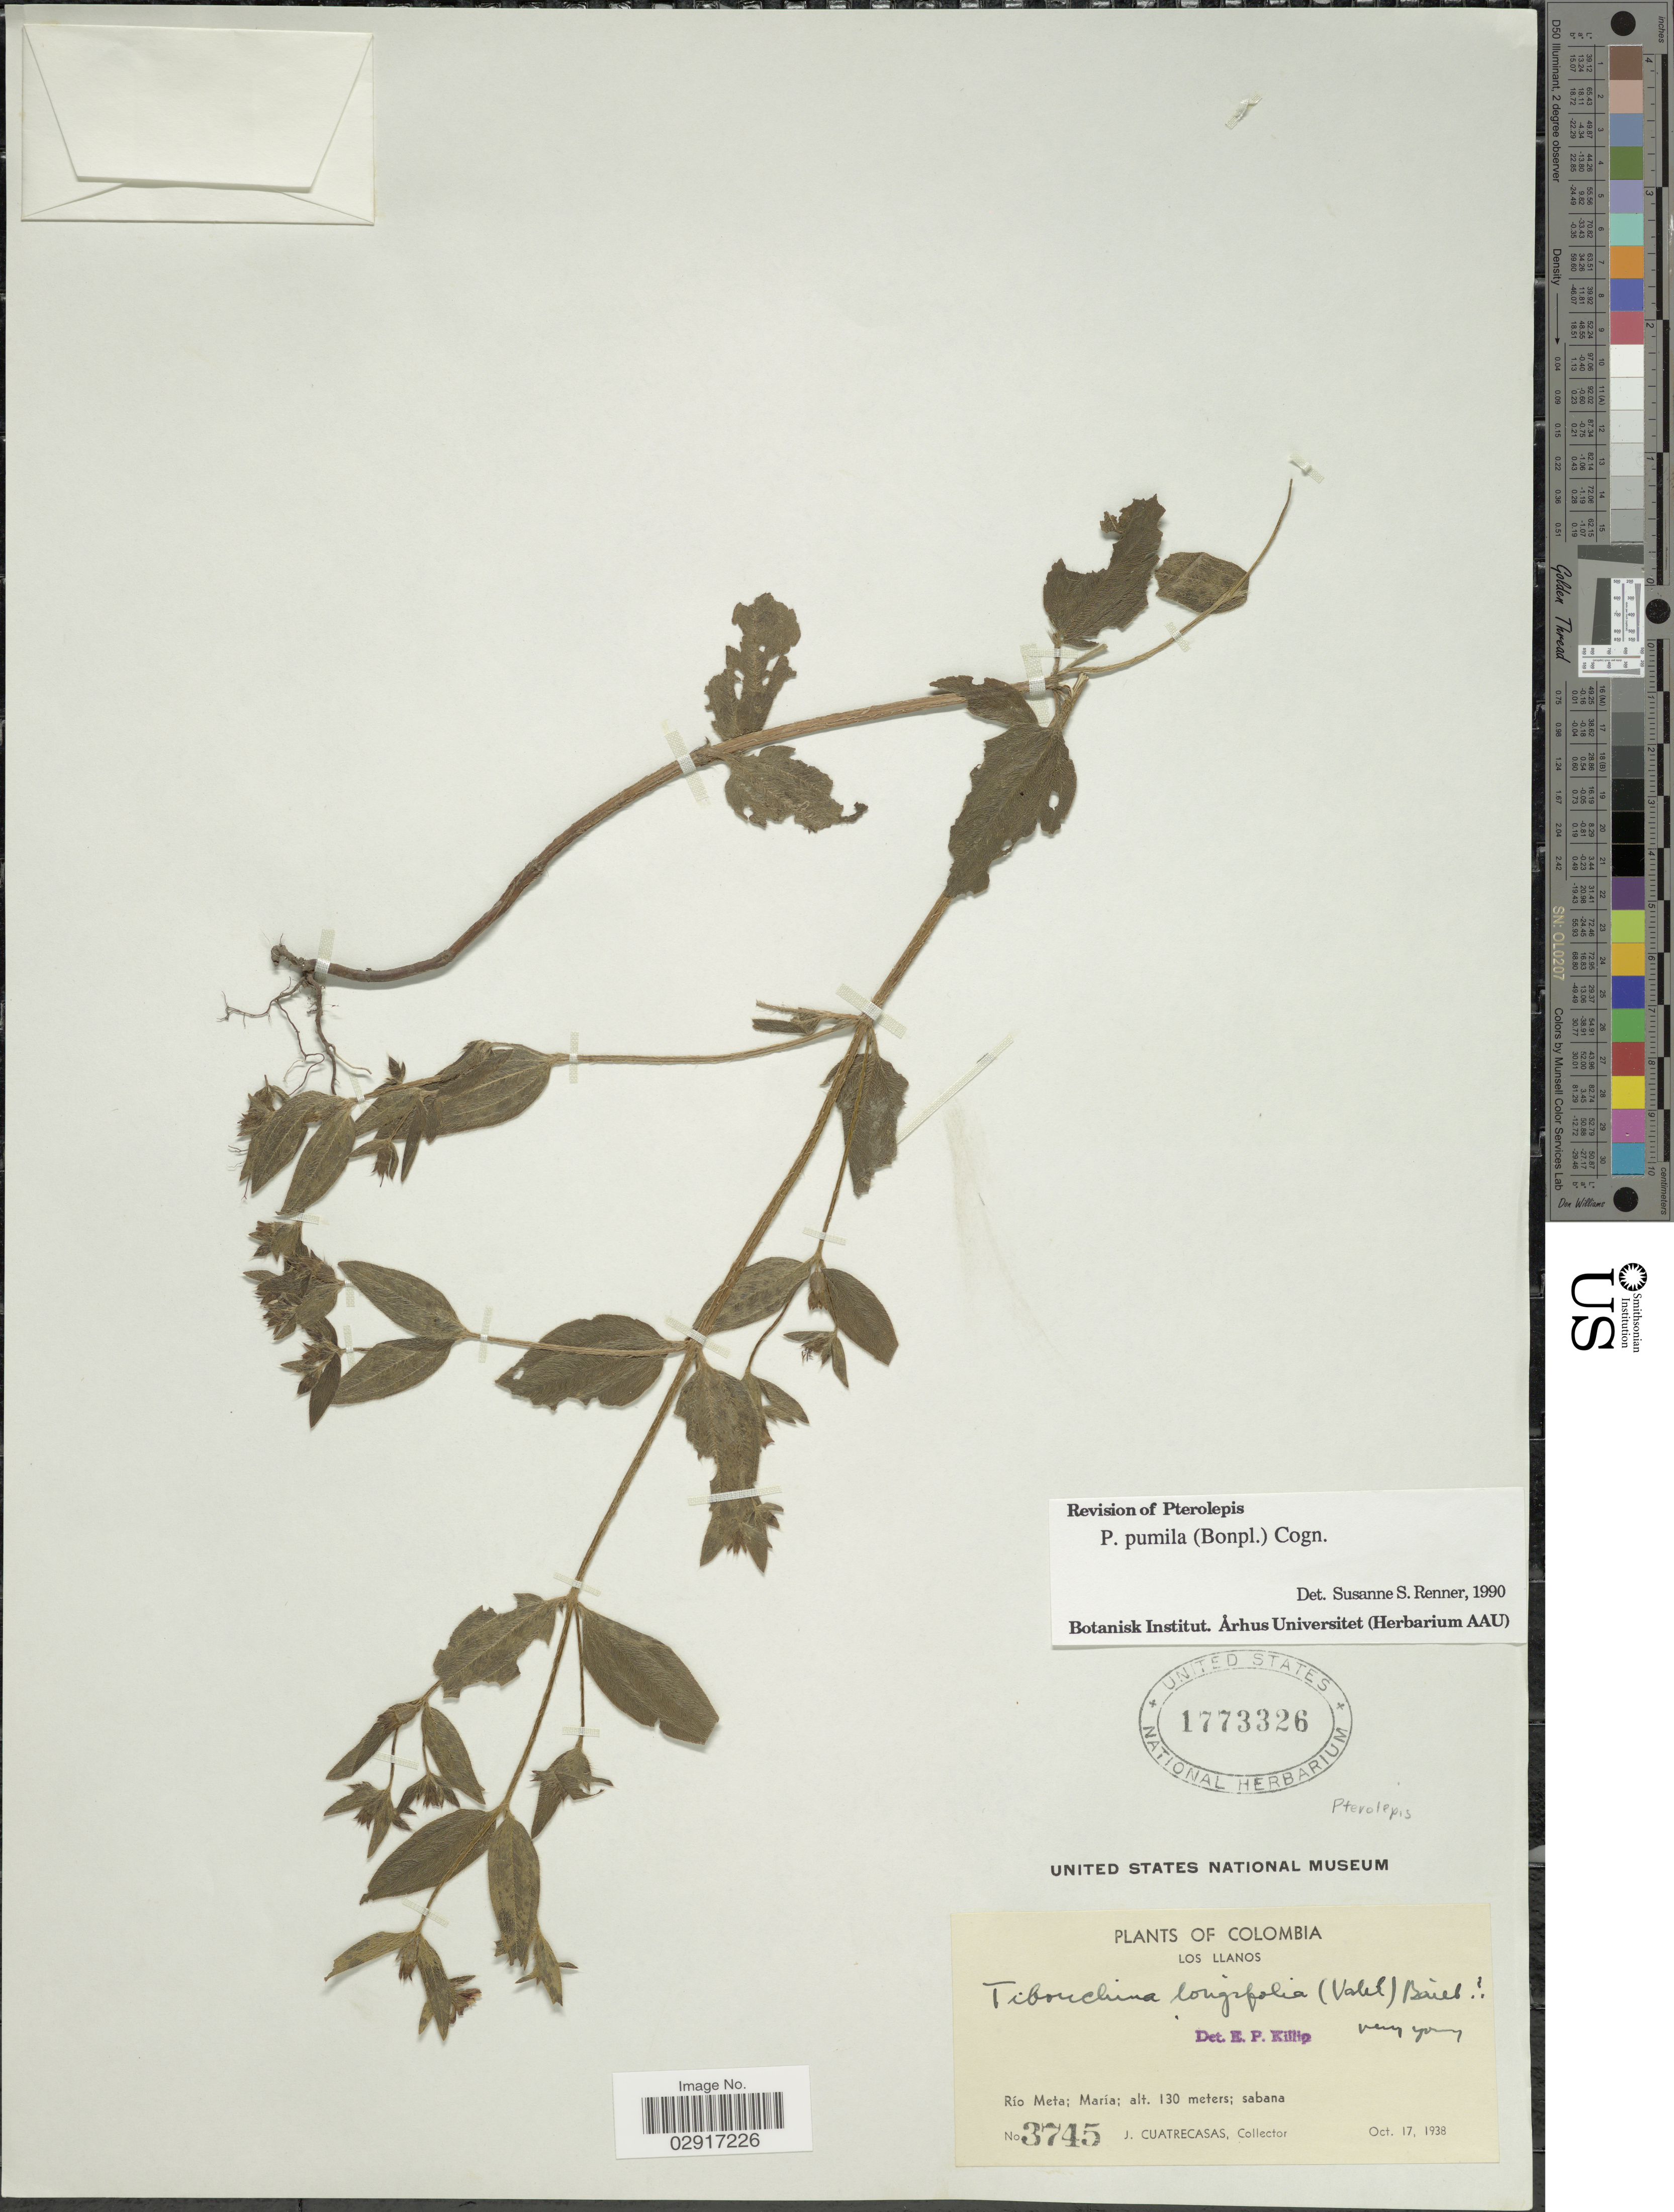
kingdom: Plantae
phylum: Tracheophyta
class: Magnoliopsida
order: Myrtales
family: Melastomataceae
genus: Pterolepis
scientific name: Pterolepis pumila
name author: (Bonpl.) DC. ex Crueg.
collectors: J. Cuatrecasas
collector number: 3745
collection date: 1938-10-17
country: Colombia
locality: Los Llanos, Río Meta; María.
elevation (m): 130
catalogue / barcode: US 1773326